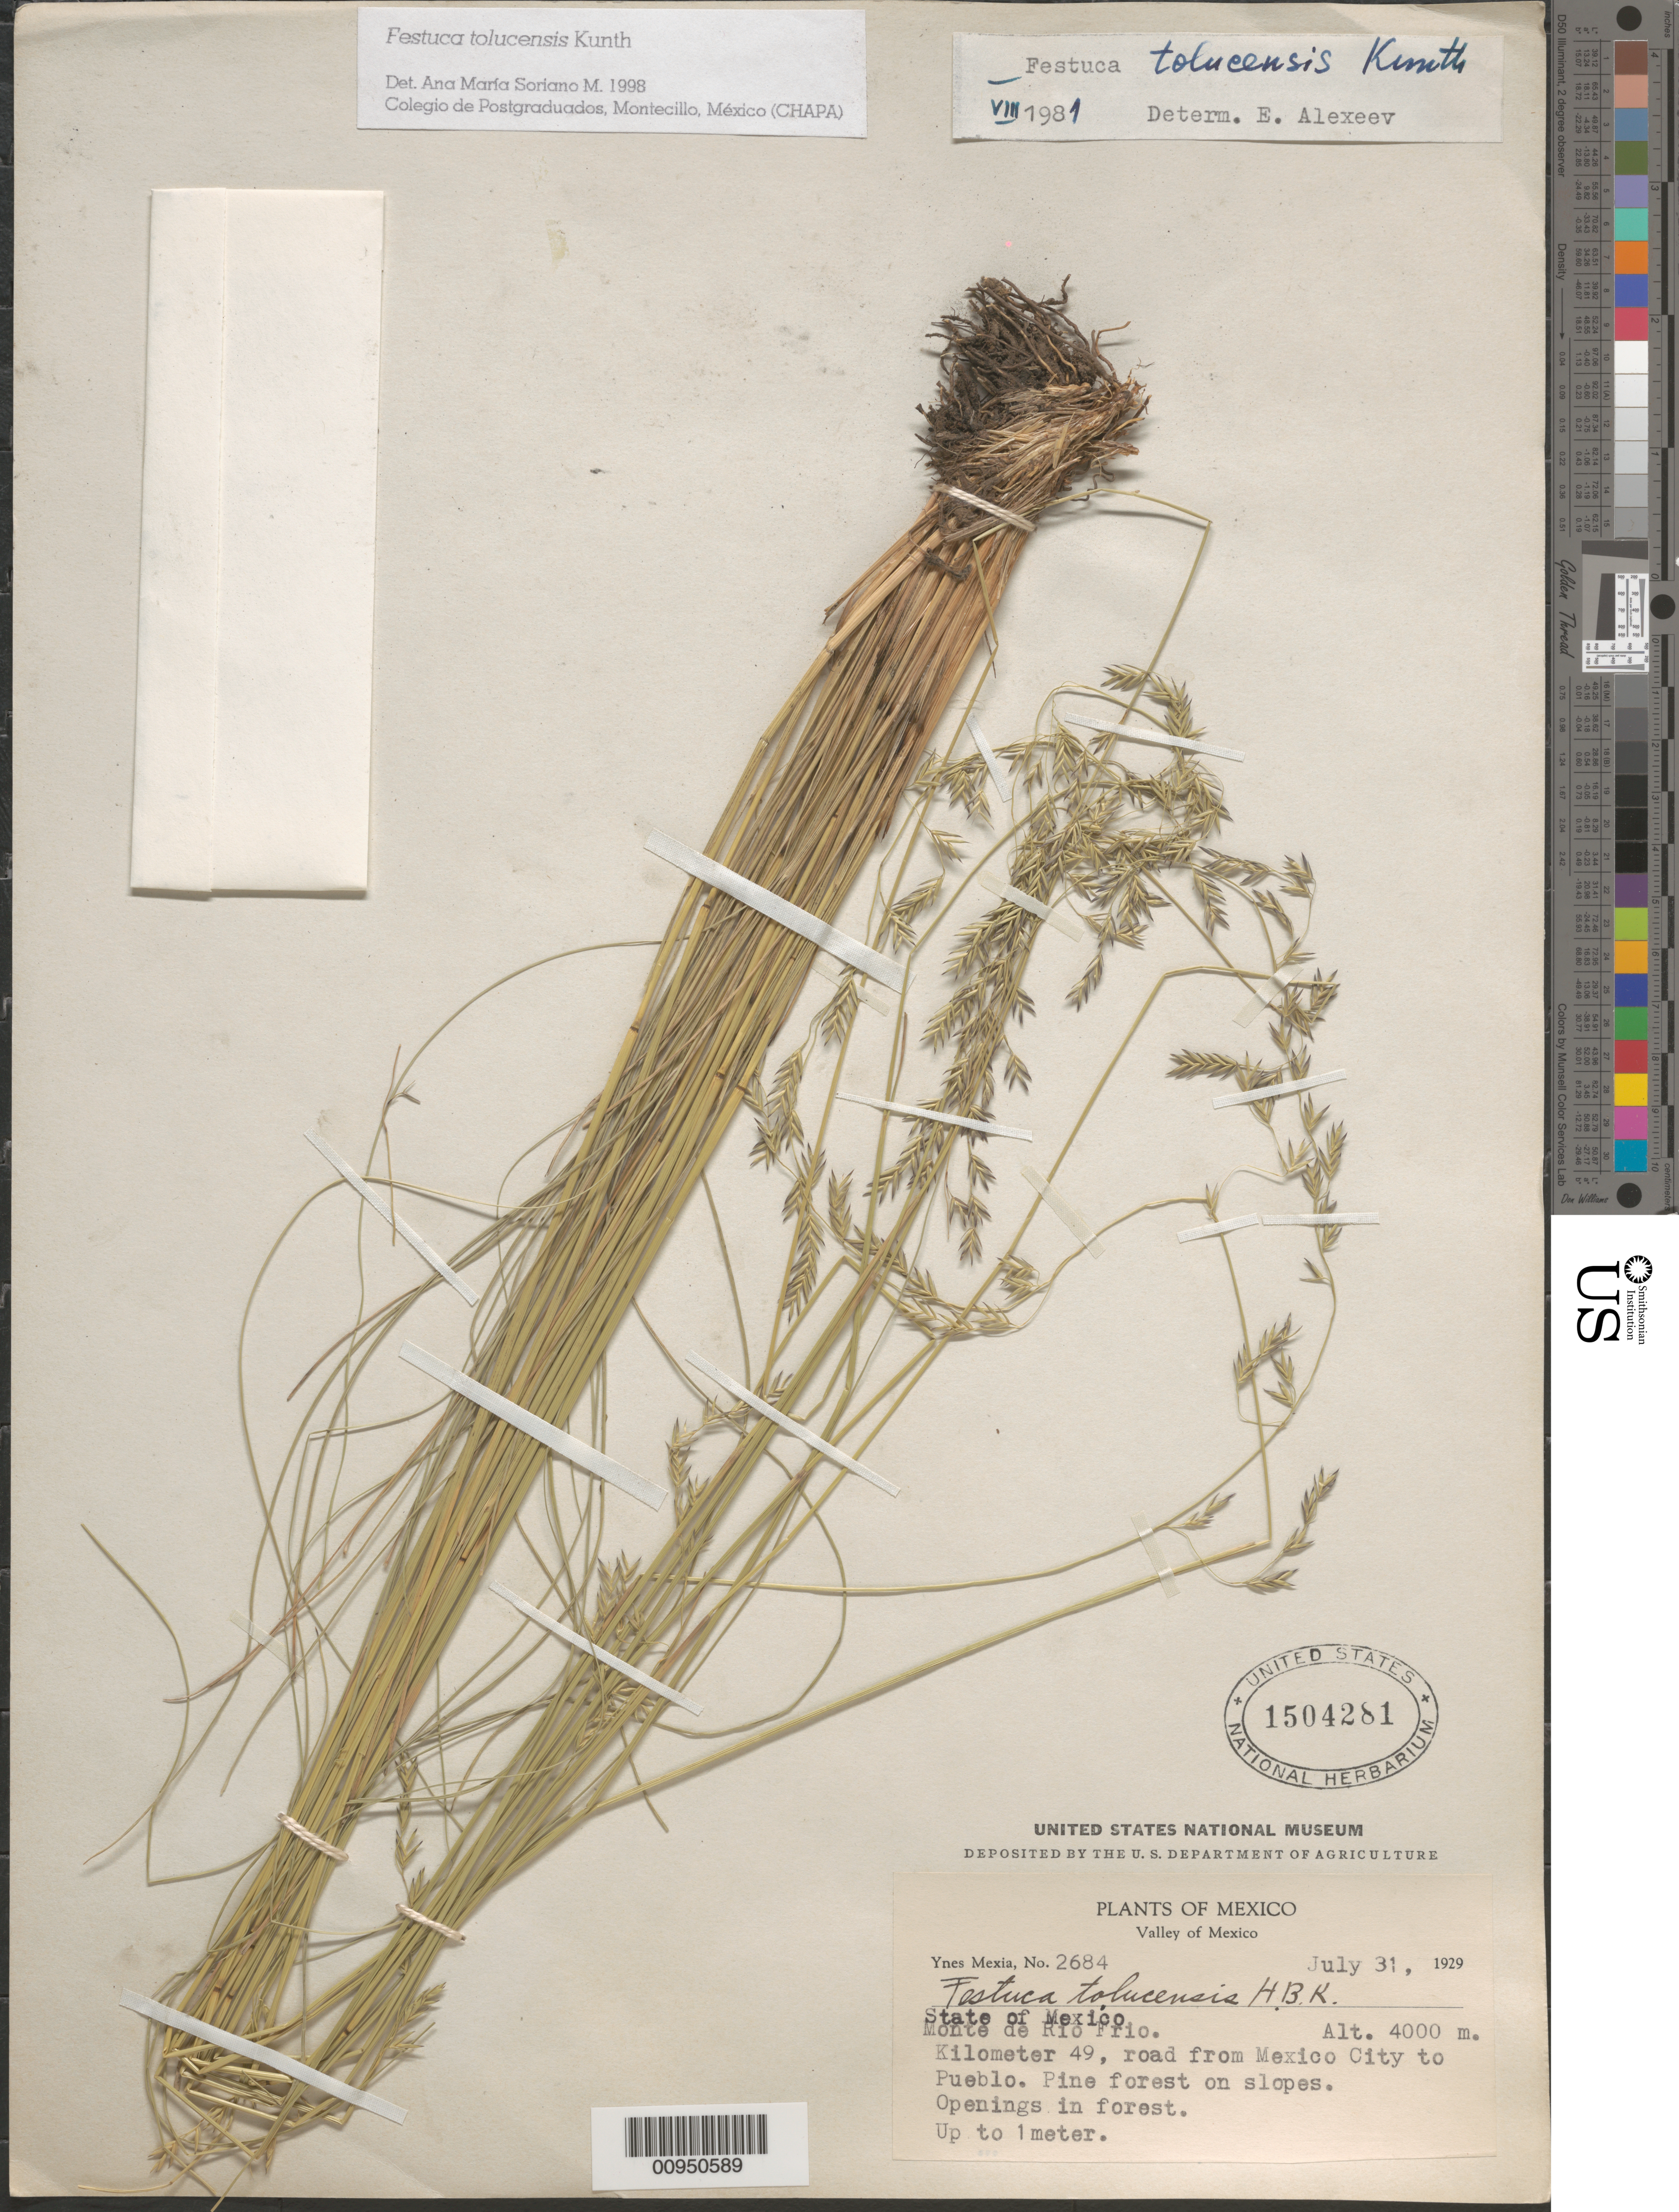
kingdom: Plantae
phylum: Tracheophyta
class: Liliopsida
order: Poales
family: Poaceae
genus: Festuca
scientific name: Festuca tolucensis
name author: Kunth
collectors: Y. Mexia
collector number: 2684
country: Mexico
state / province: México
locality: Monte de Tio Frio, road to Mexico City to Pueblo.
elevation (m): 4000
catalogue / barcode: US 1504281